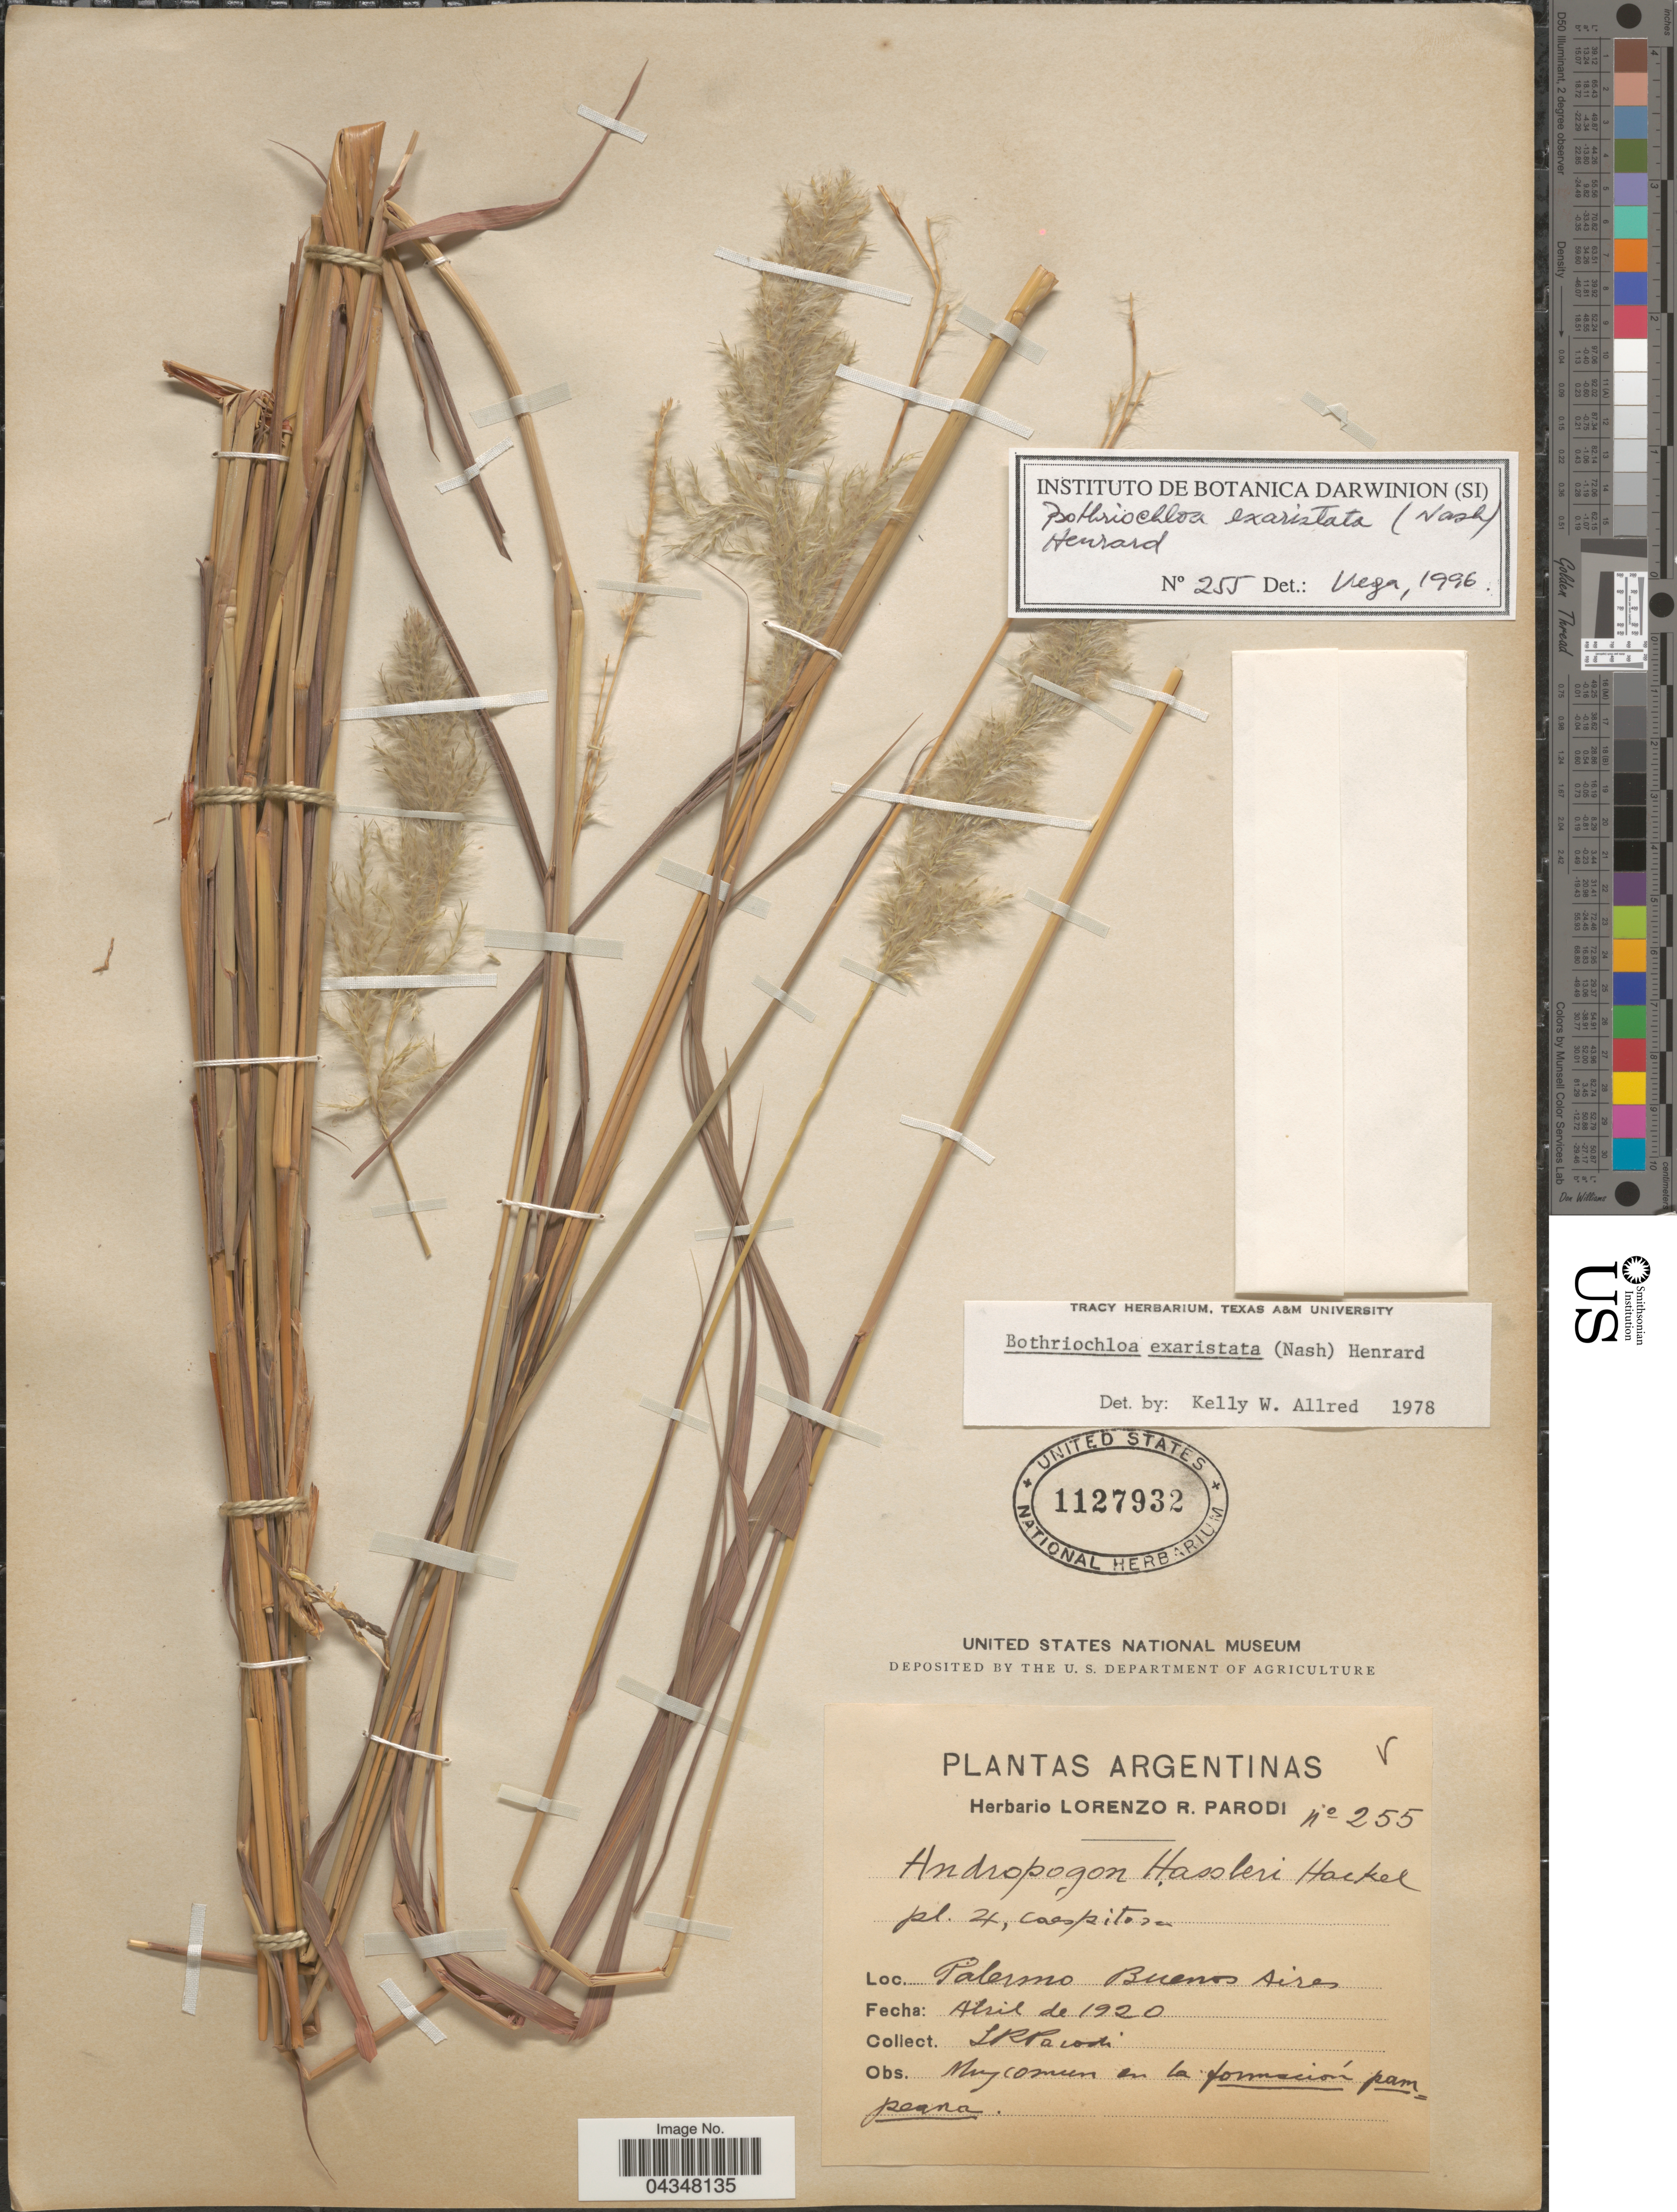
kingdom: Plantae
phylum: Tracheophyta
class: Liliopsida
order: Poales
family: Poaceae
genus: Bothriochloa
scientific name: Bothriochloa exaristata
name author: (Nash) Henr.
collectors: L. R. Parodi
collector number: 255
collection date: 1920-04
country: Argentina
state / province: Buenos Aires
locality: Palermo.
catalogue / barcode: US 1127932